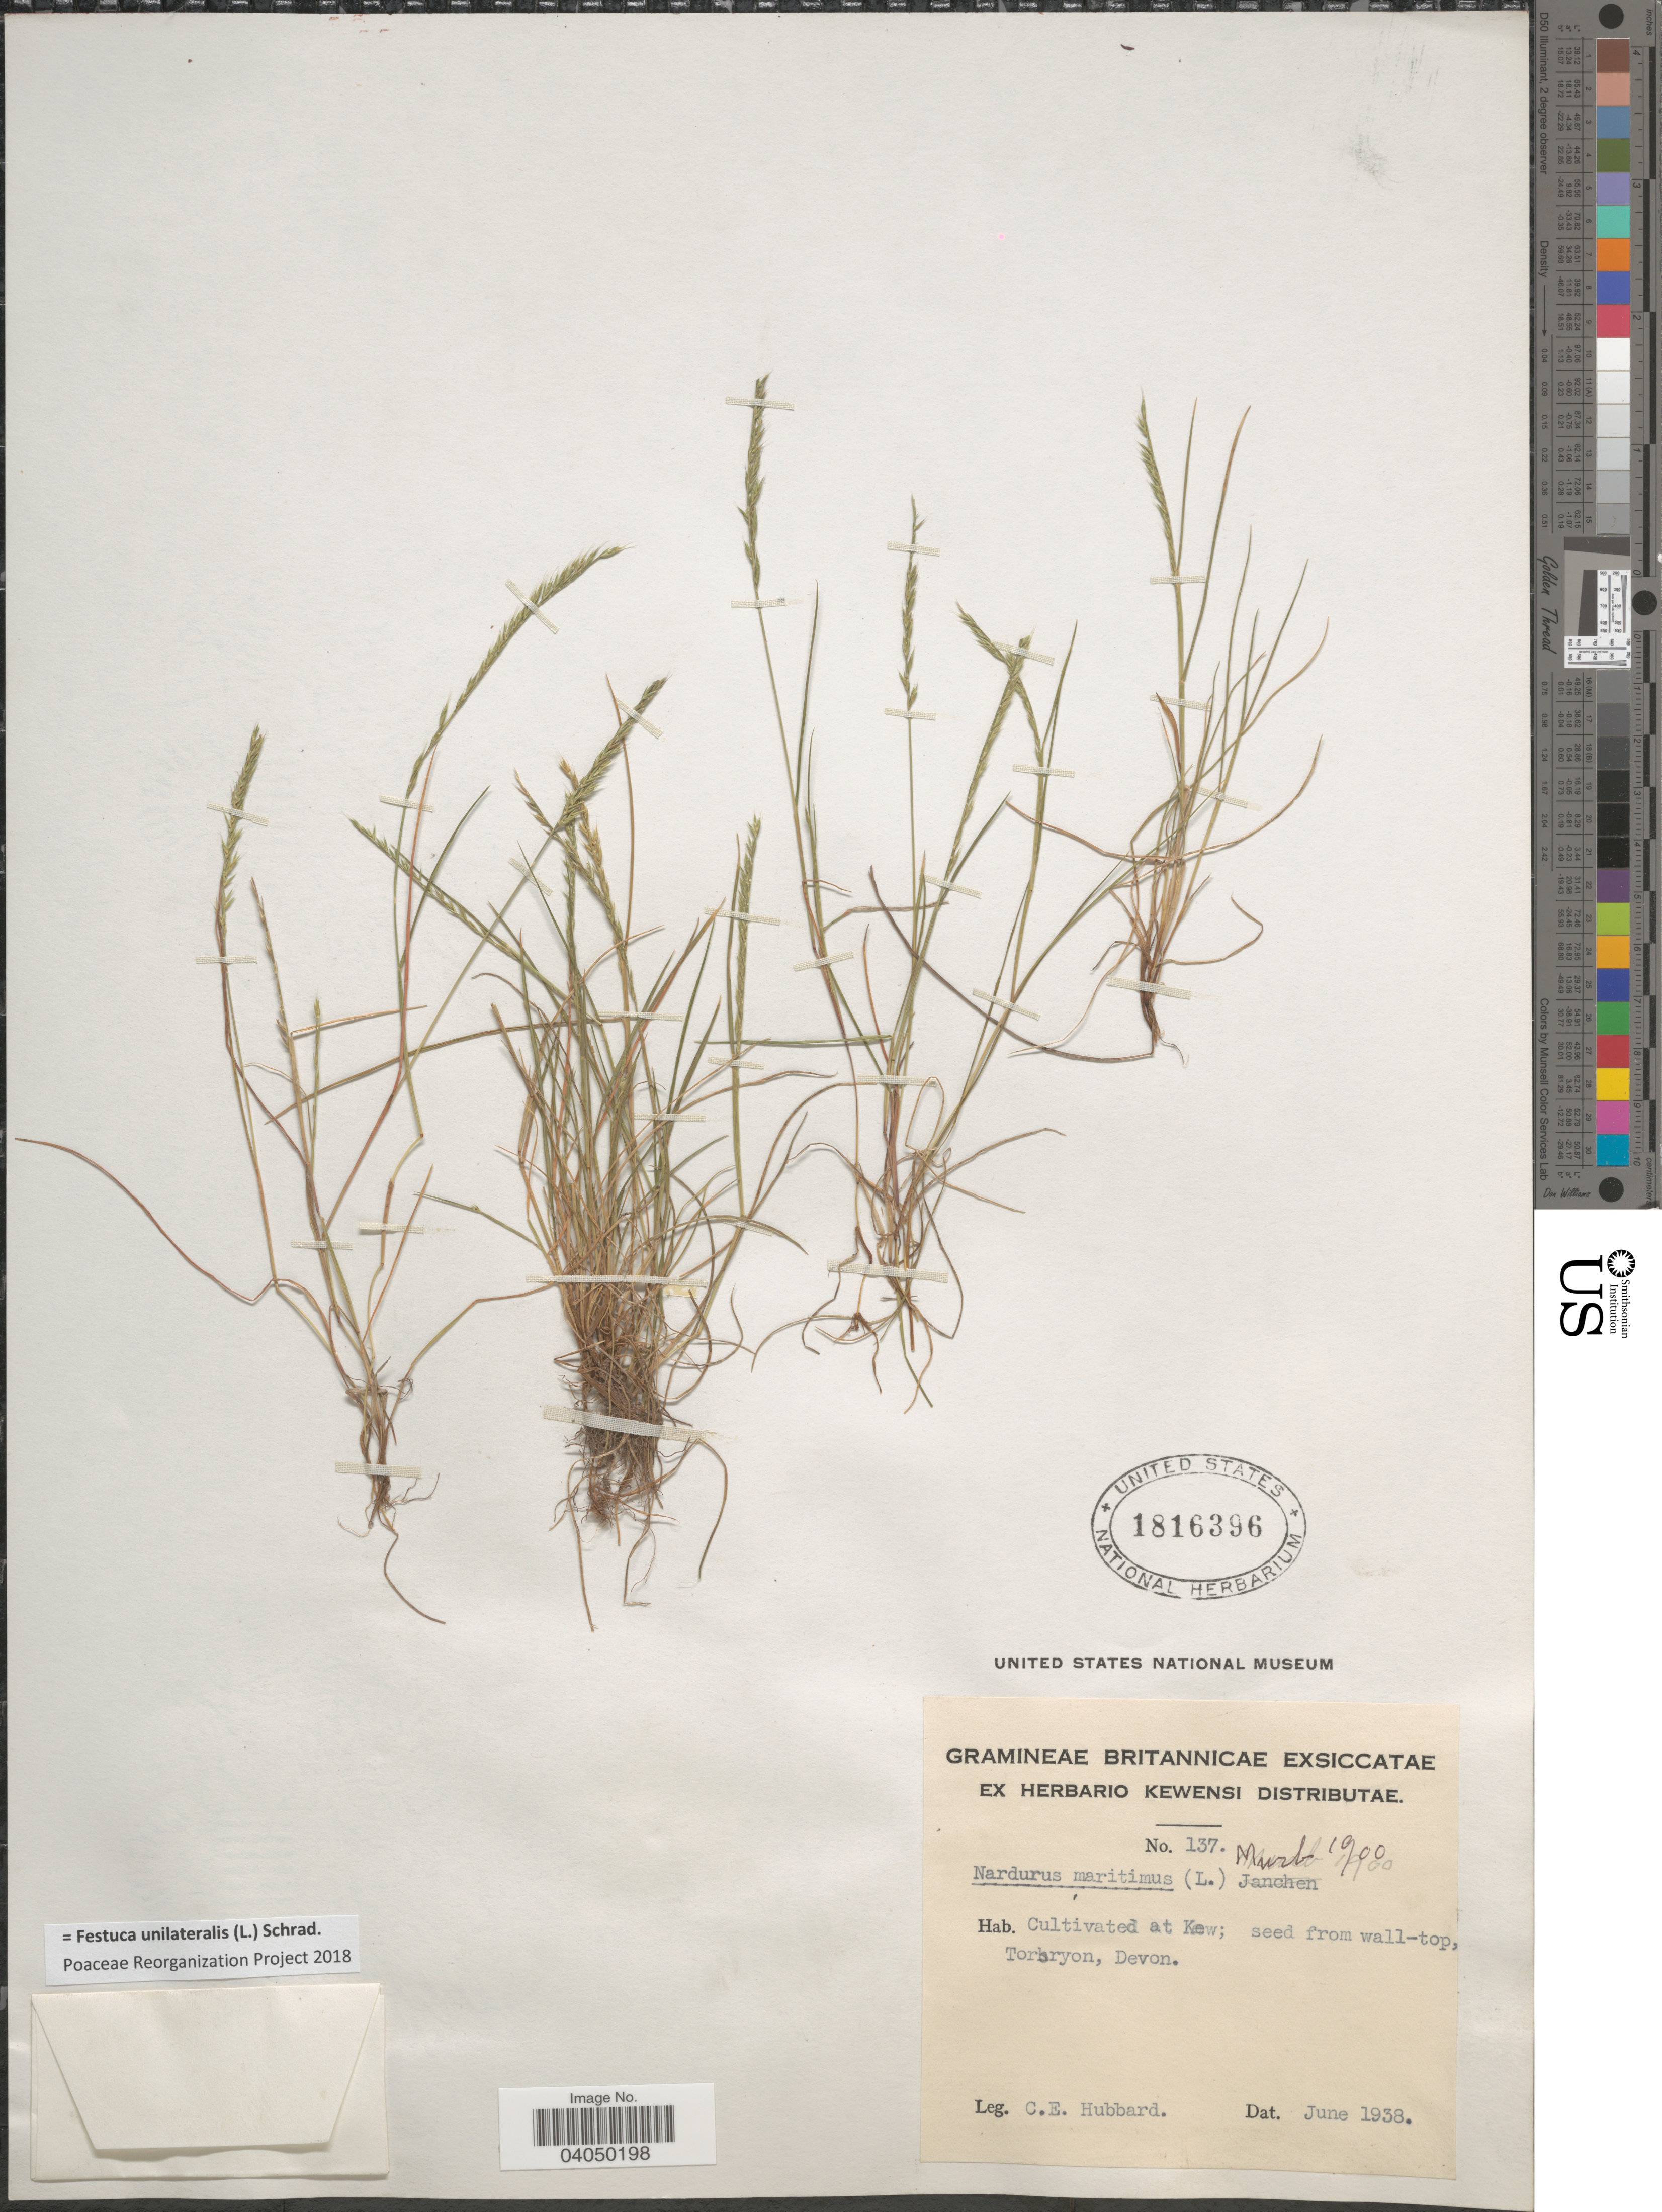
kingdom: Plantae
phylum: Tracheophyta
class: Liliopsida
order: Poales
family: Poaceae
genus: Festuca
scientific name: Festuca unilateralis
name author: Schrad.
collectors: C. E. Hubbard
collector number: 137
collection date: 1938-06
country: United Kingdom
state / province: England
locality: At Kew.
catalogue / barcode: US 1816396